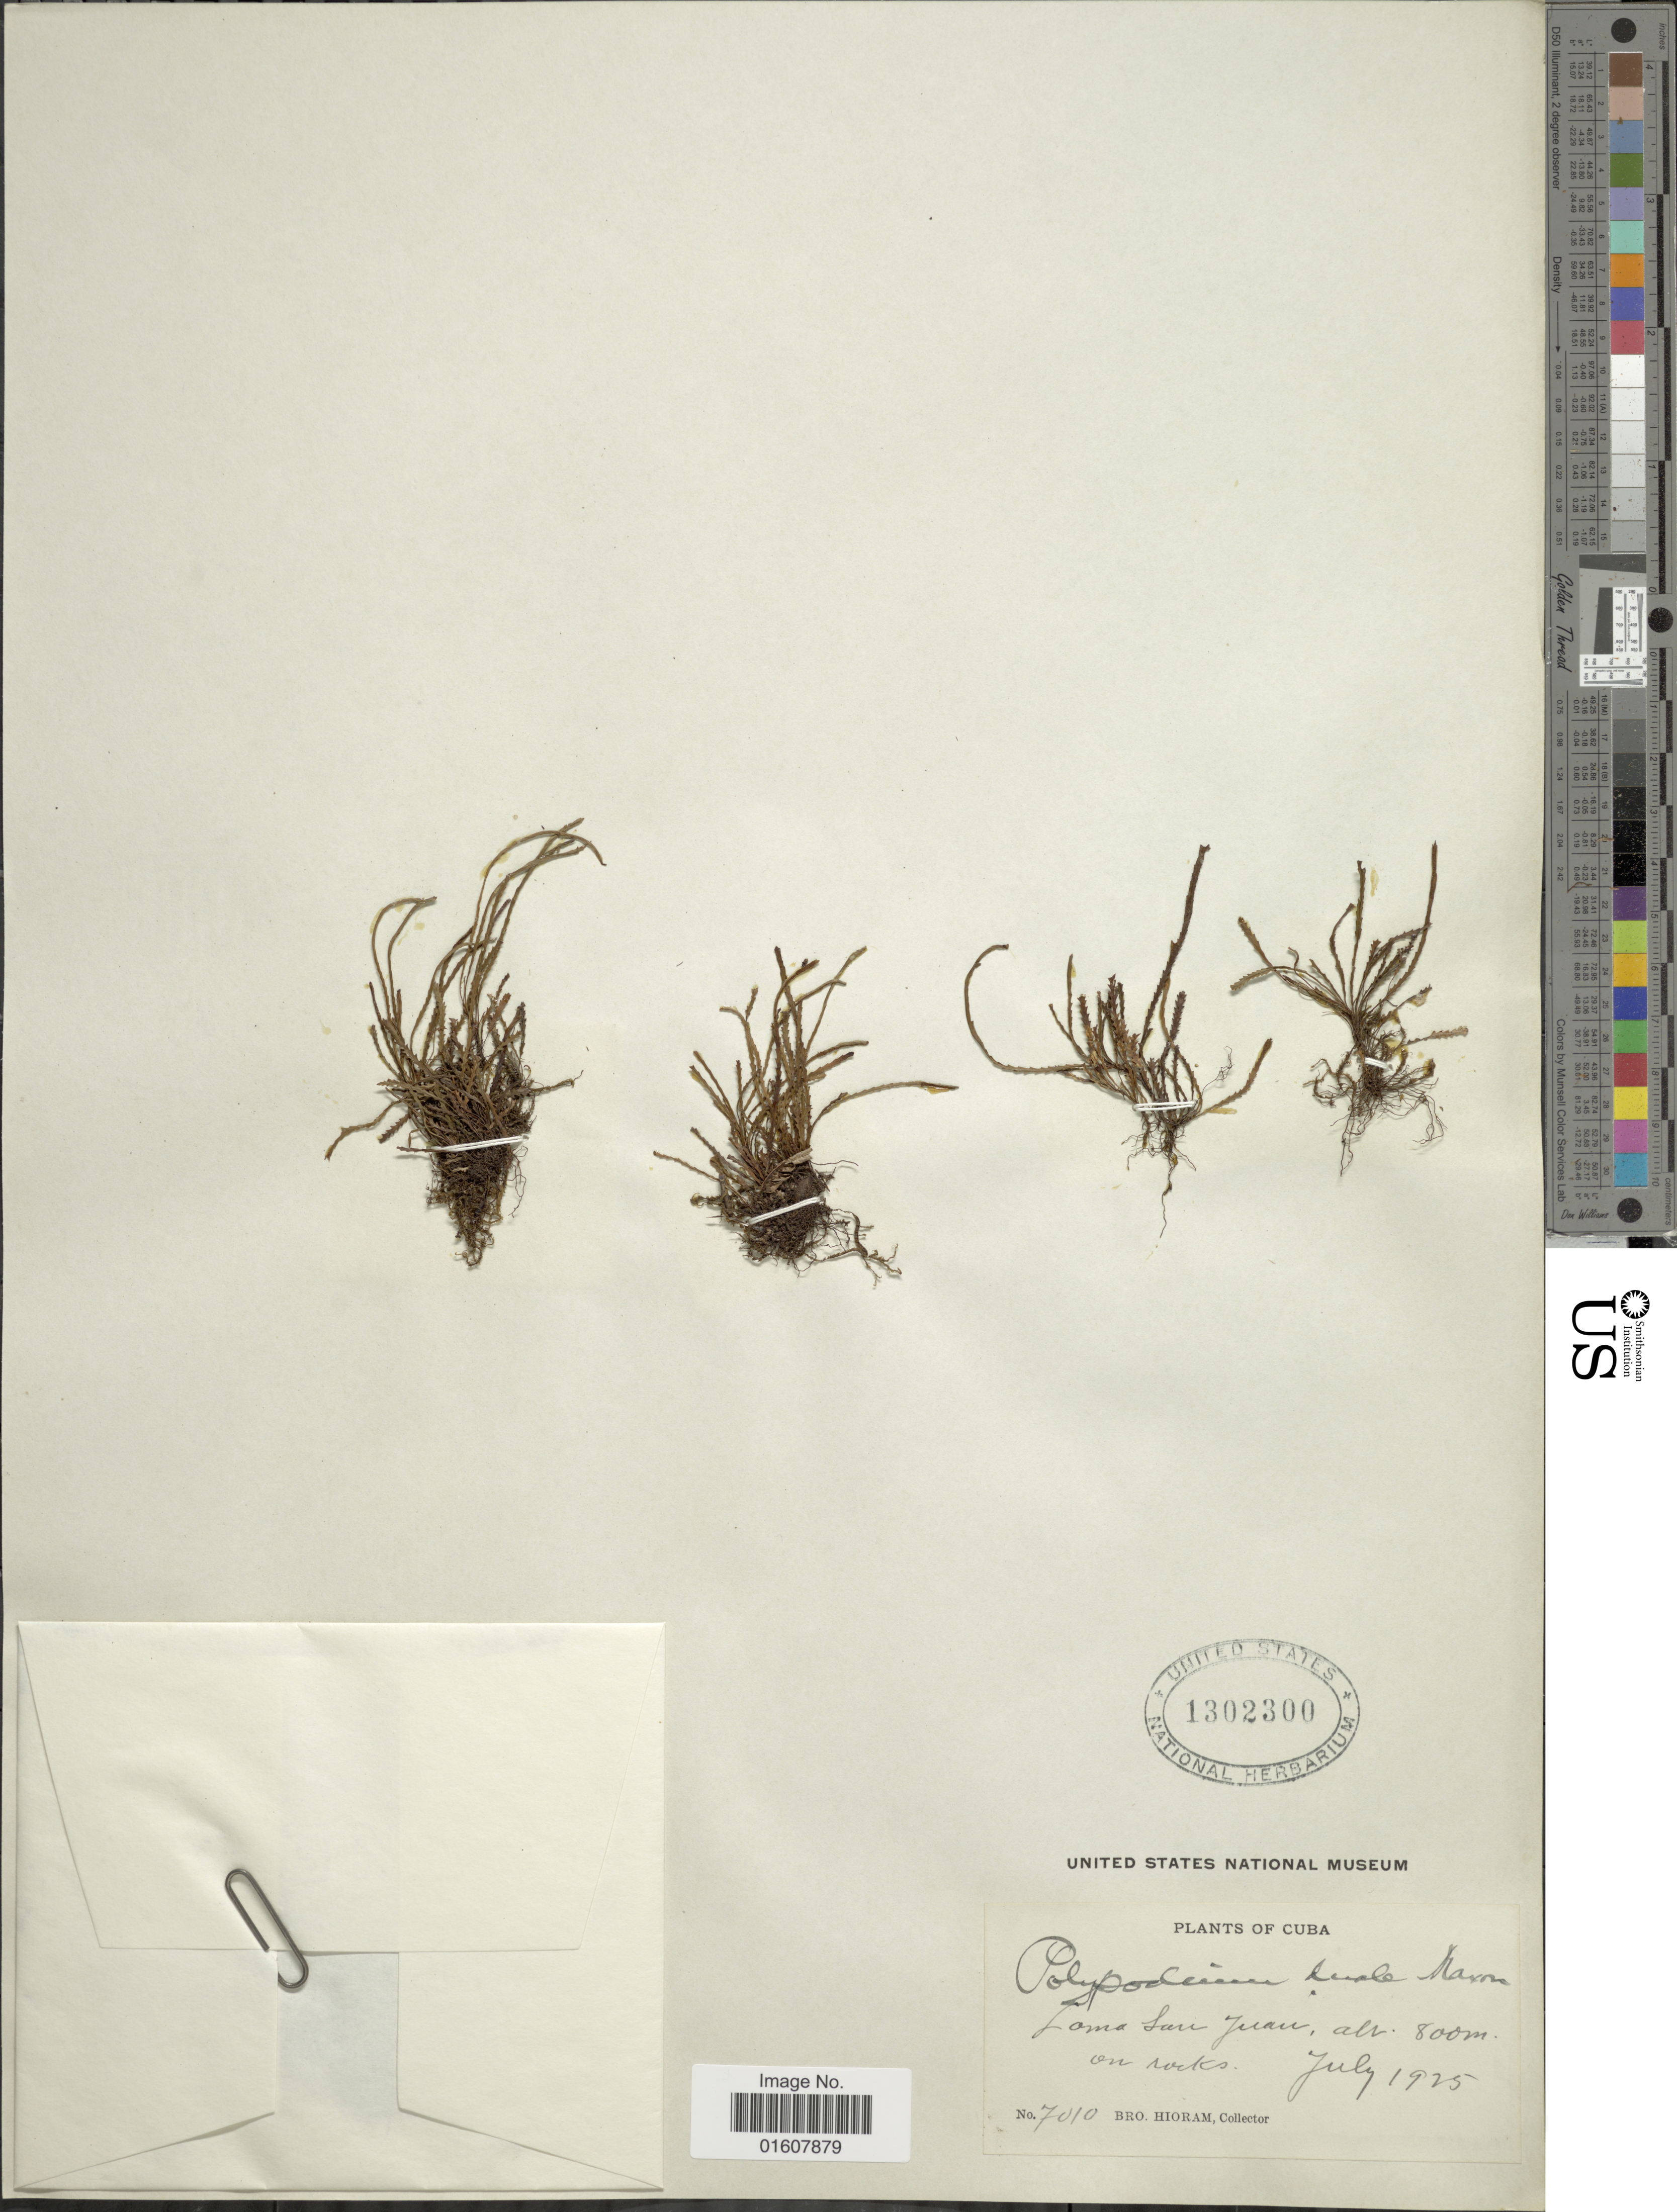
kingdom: Plantae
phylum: Tracheophyta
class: Polypodiopsida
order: Polypodiales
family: Polypodiaceae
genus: Cochlidium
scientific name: Cochlidium serrulatum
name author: (Sw.) L.E. Bishop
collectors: Bro. Hioram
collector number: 7010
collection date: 1925-07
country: Cuba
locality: Loma San Juan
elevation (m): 800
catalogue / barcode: US 1302300